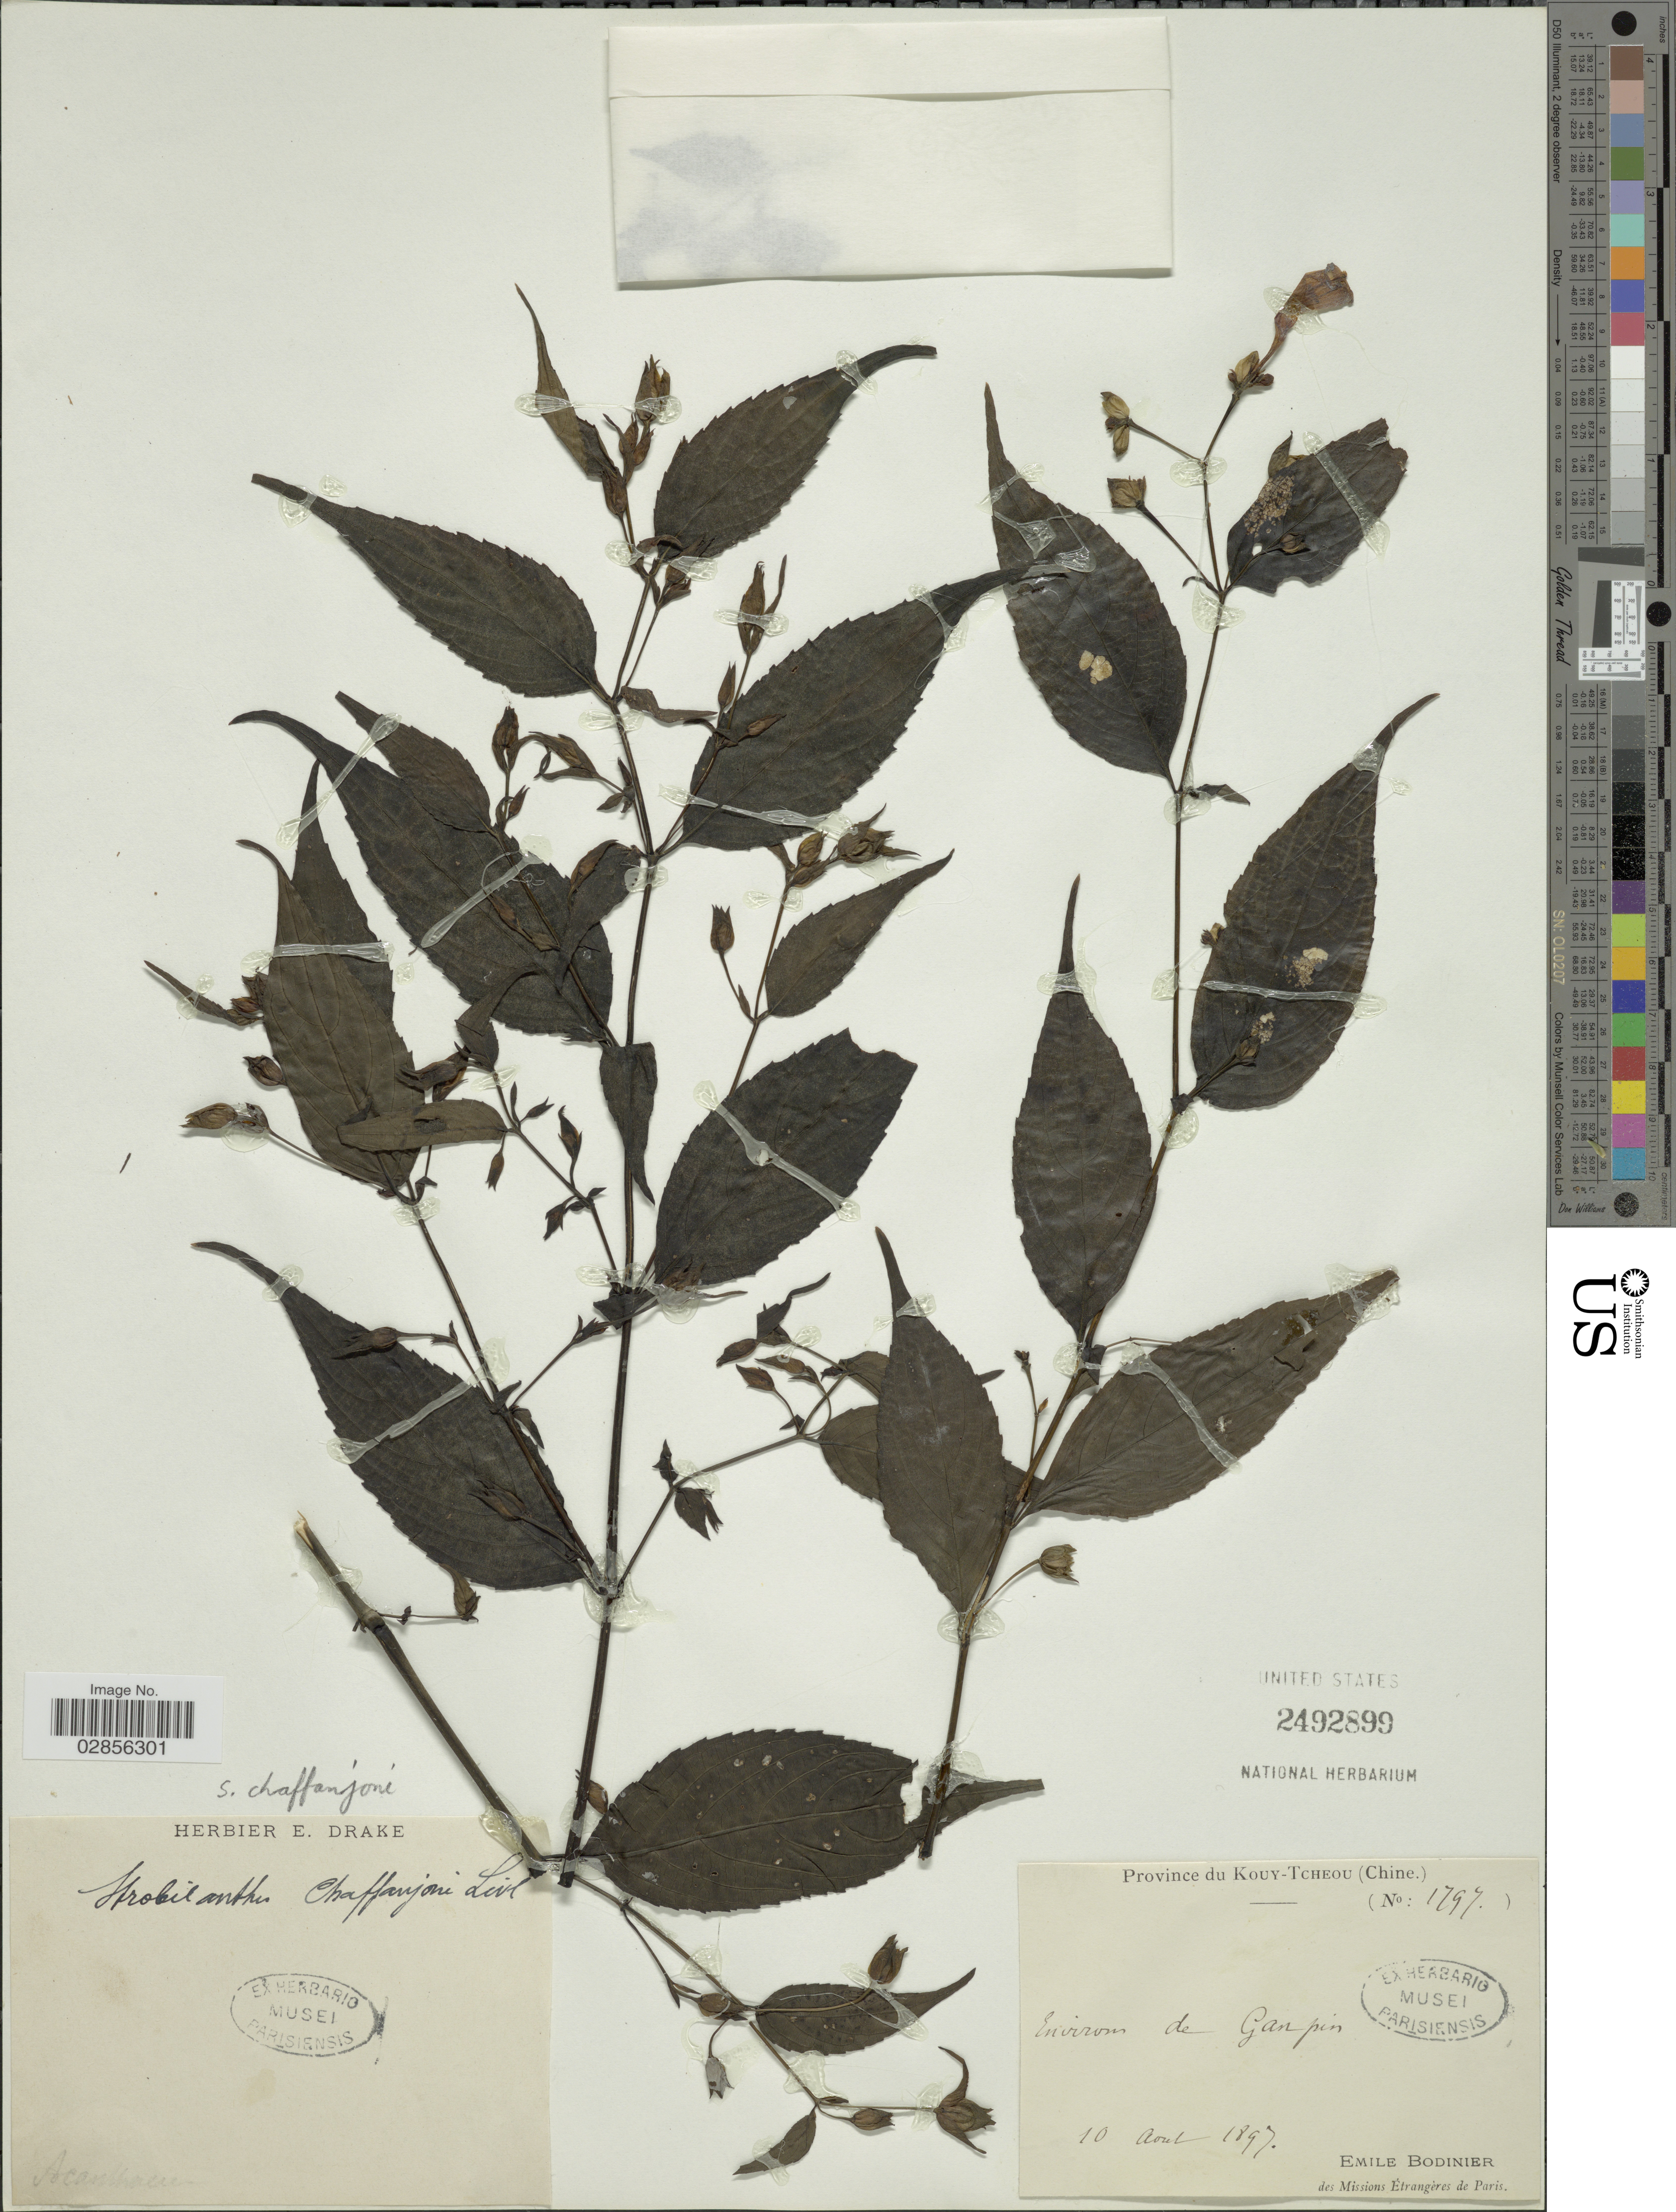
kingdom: Plantae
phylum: Tracheophyta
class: Magnoliopsida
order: Lamiales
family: Acanthaceae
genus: Strobilanthes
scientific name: Strobilanthes chaffanjonii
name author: H. Lév.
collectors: E. Bodinier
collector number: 1797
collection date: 1897-08-10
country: China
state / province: Guizhou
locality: Province du Kouy-Tcheou. Environ de Ganpin.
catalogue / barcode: US 2492899